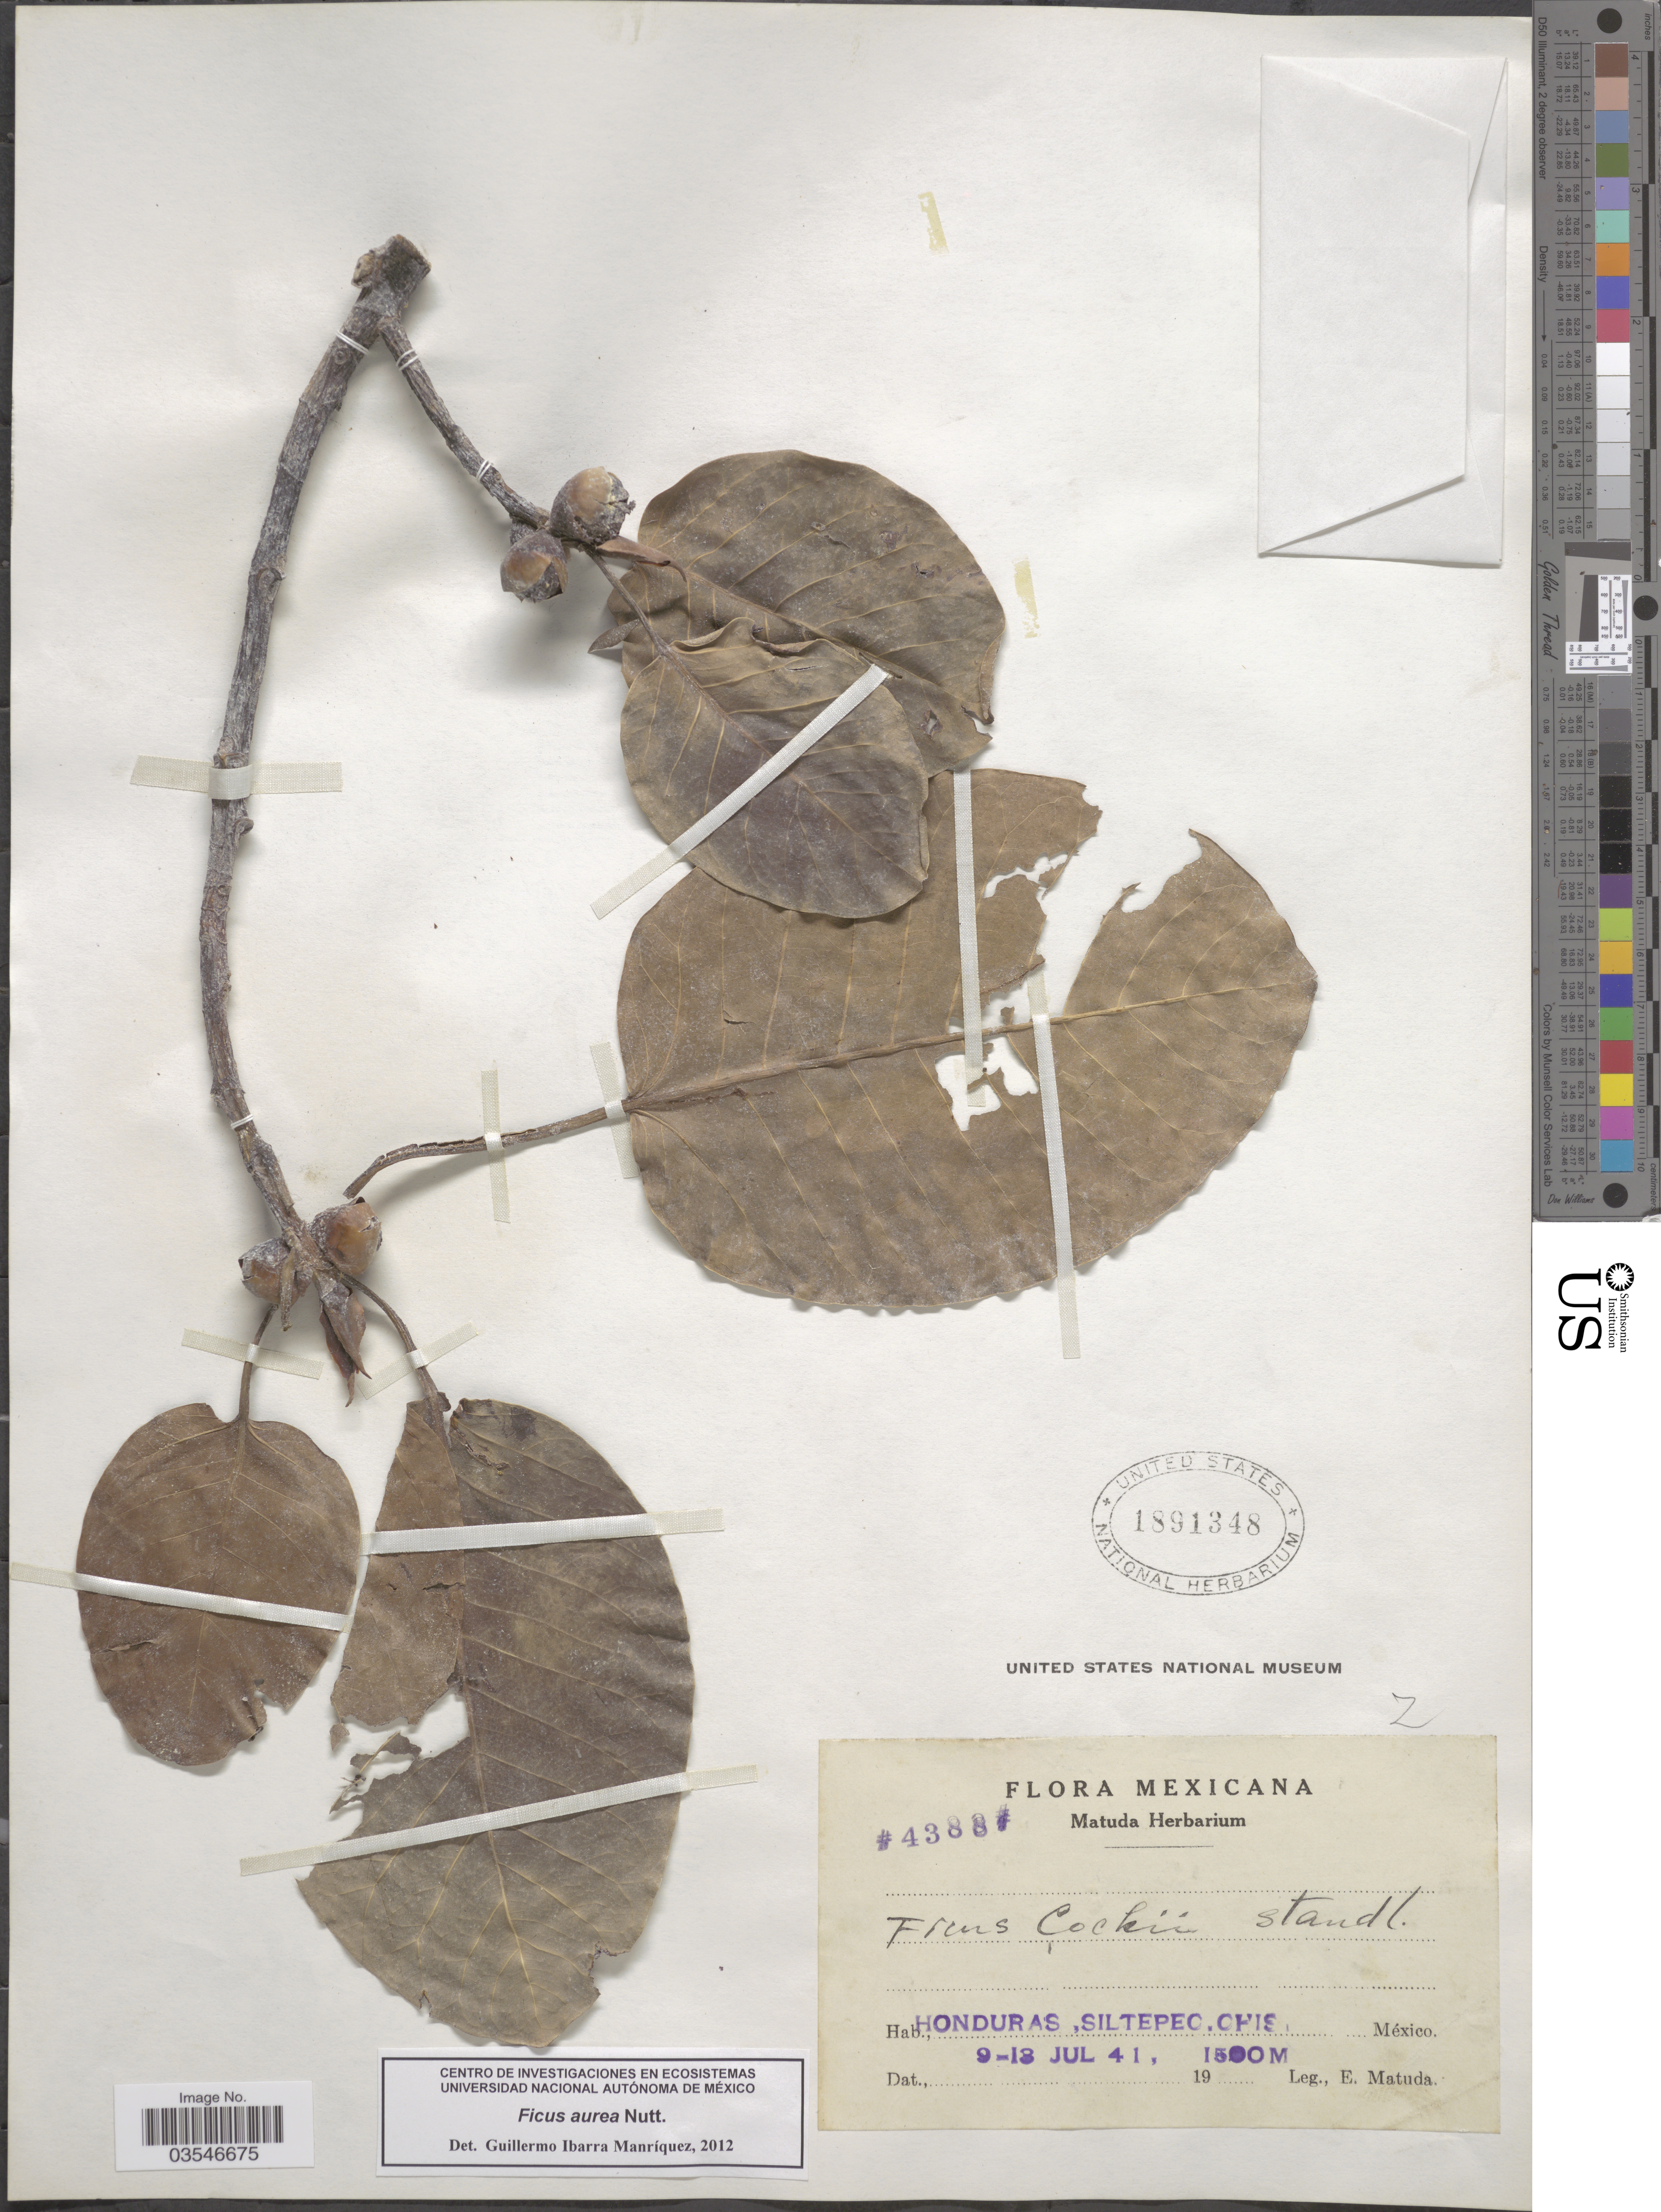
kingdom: Plantae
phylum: Tracheophyta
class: Magnoliopsida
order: Rosales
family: Moraceae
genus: Ficus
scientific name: Ficus aurea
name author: Nutt.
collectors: E. Matuda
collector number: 4388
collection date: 1941-07-09/1941-07-13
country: Mexico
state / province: Chiapas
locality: Honduras, Siltepec.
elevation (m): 1500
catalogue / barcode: US 1891348